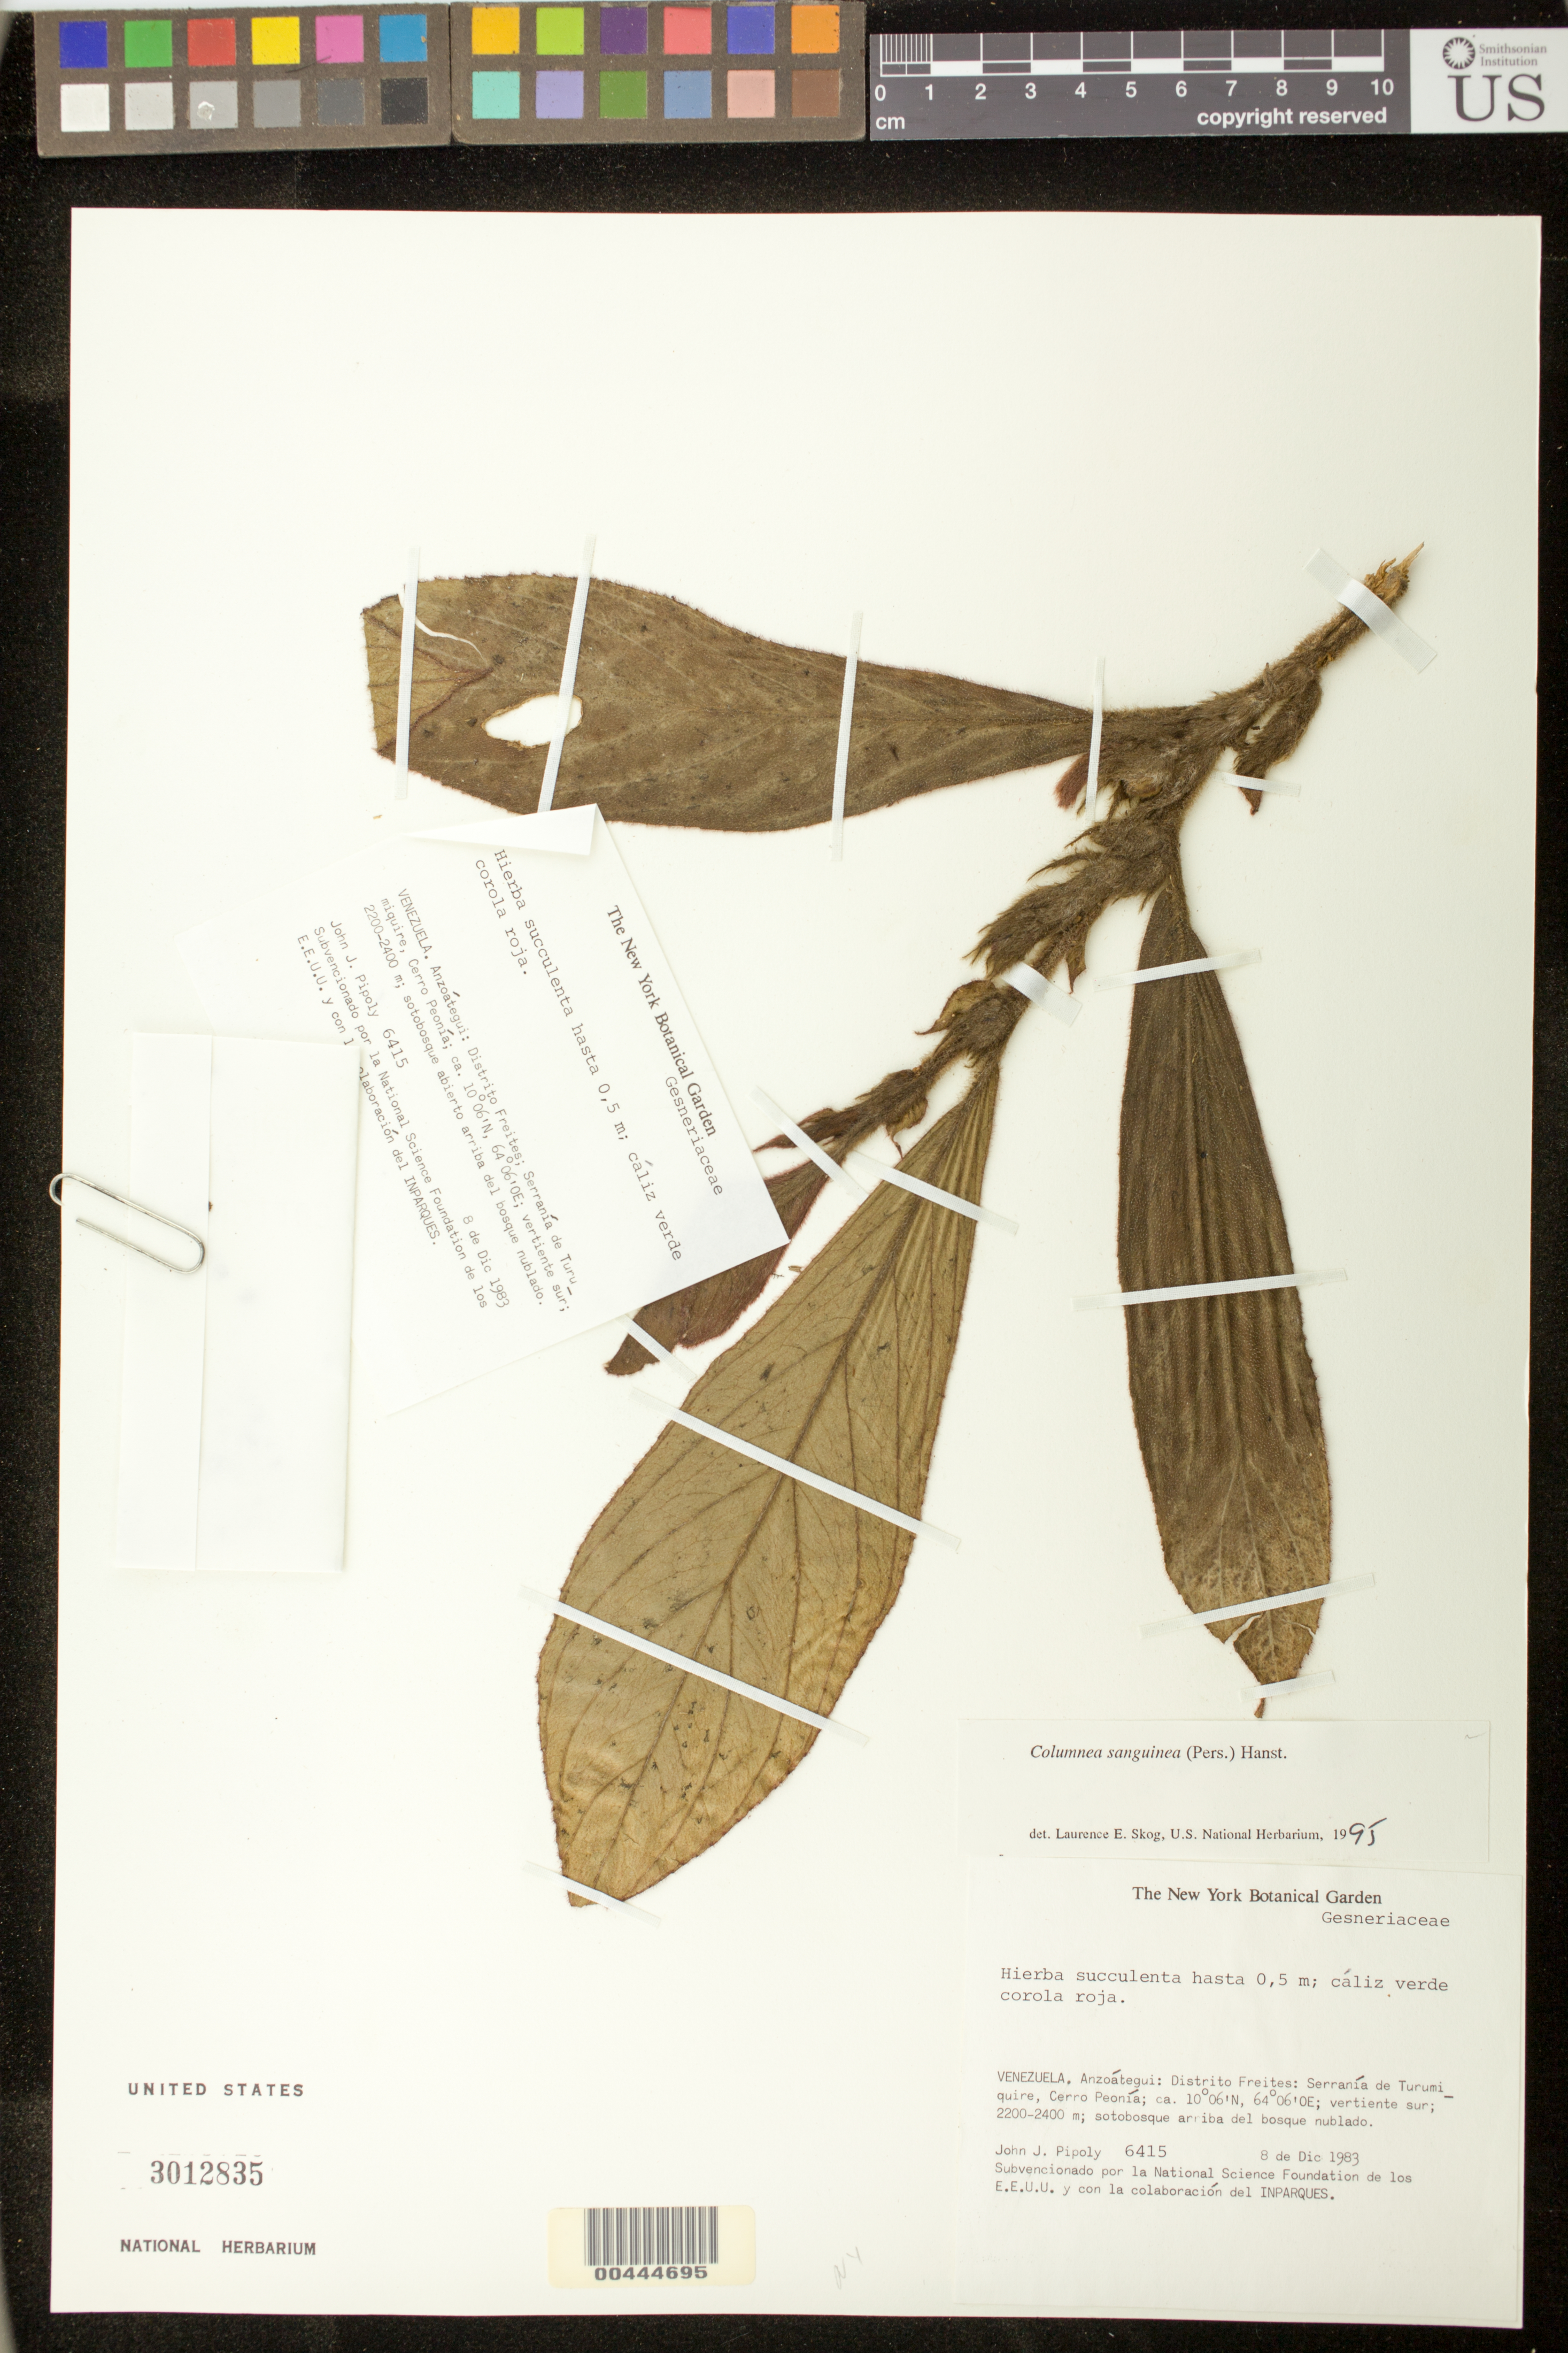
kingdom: Plantae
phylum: Tracheophyta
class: Magnoliopsida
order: Lamiales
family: Gesneriaceae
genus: Columnea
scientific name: Columnea sanguinea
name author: (Pers.) Hanst.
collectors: J. J. Pipoly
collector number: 6415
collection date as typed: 08 Dec 1983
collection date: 1983-12-08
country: Venezuela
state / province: Anzoátegui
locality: Freites dist., serrania de turumiquire, cerro peonia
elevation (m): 2200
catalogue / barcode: US 3012835